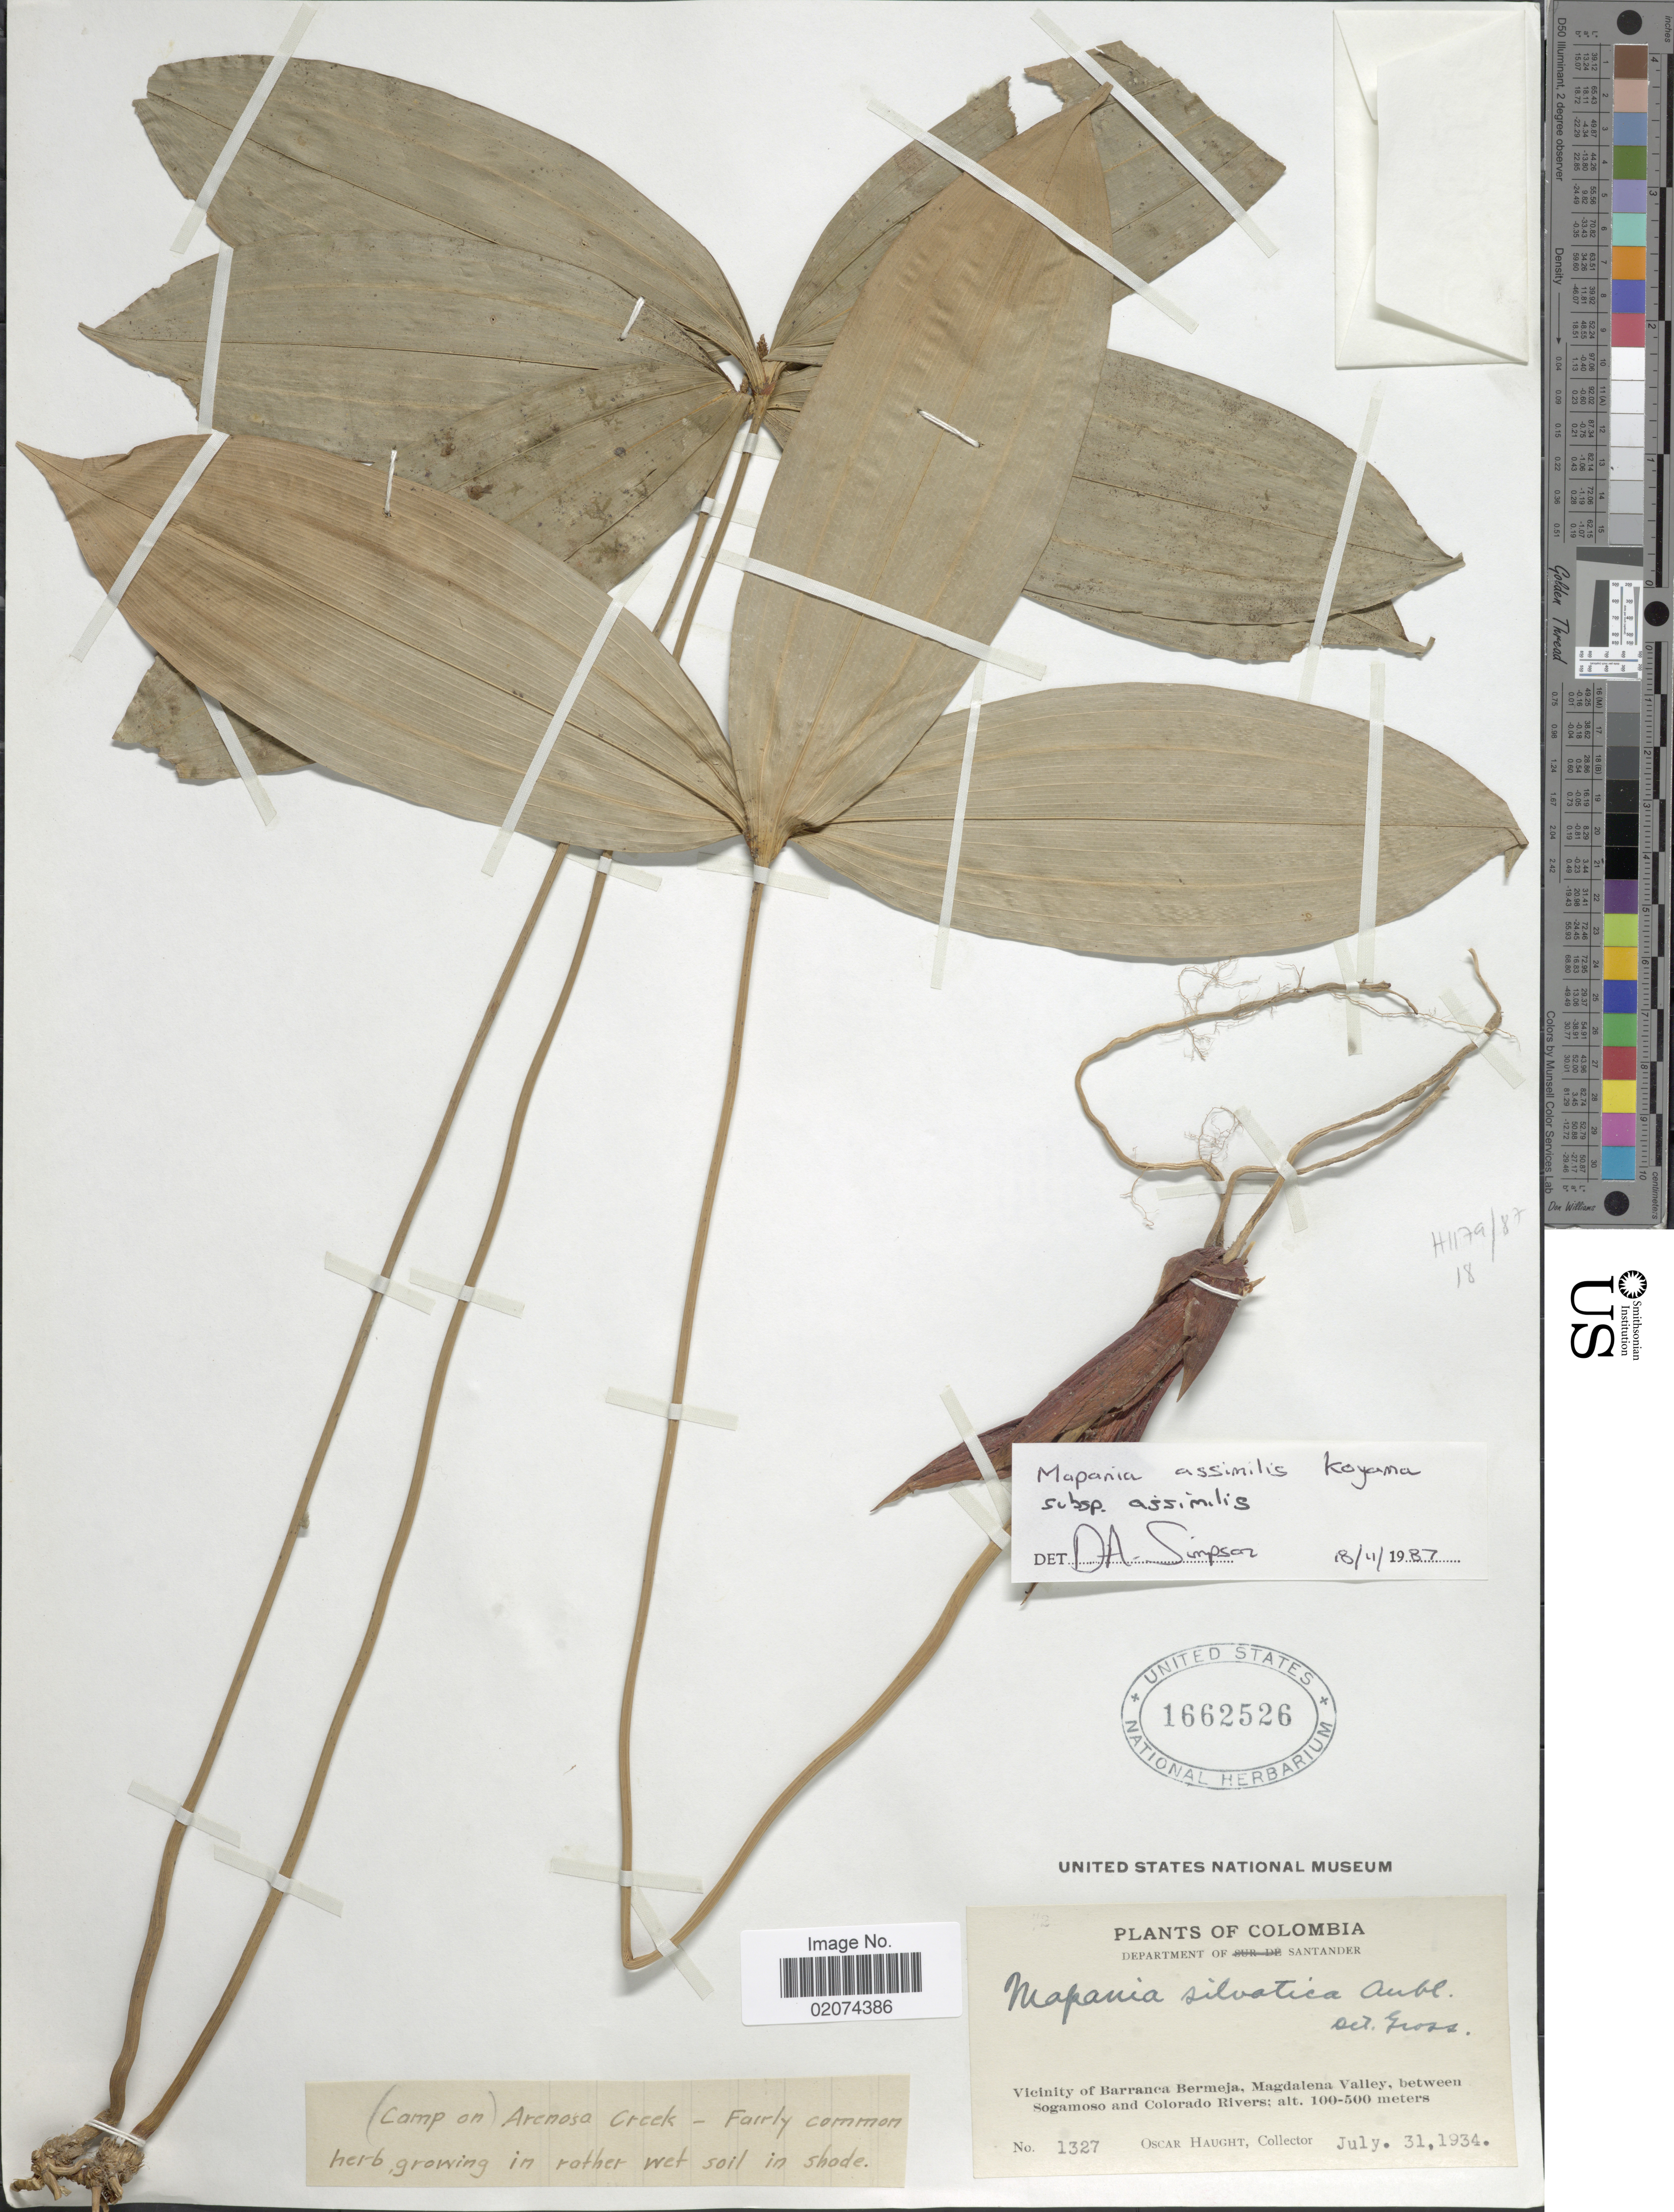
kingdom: Plantae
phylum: Tracheophyta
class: Liliopsida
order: Poales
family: Cyperaceae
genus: Mapania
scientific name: Mapania assimilis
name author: T. Koyama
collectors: O. Haught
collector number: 1327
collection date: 1934-07-31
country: Colombia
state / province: Santander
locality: Vicinity of Barranca Bermeja, Magdalena Valley, between Sogamoso and Colorado Rivers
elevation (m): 100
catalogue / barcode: US 1662526